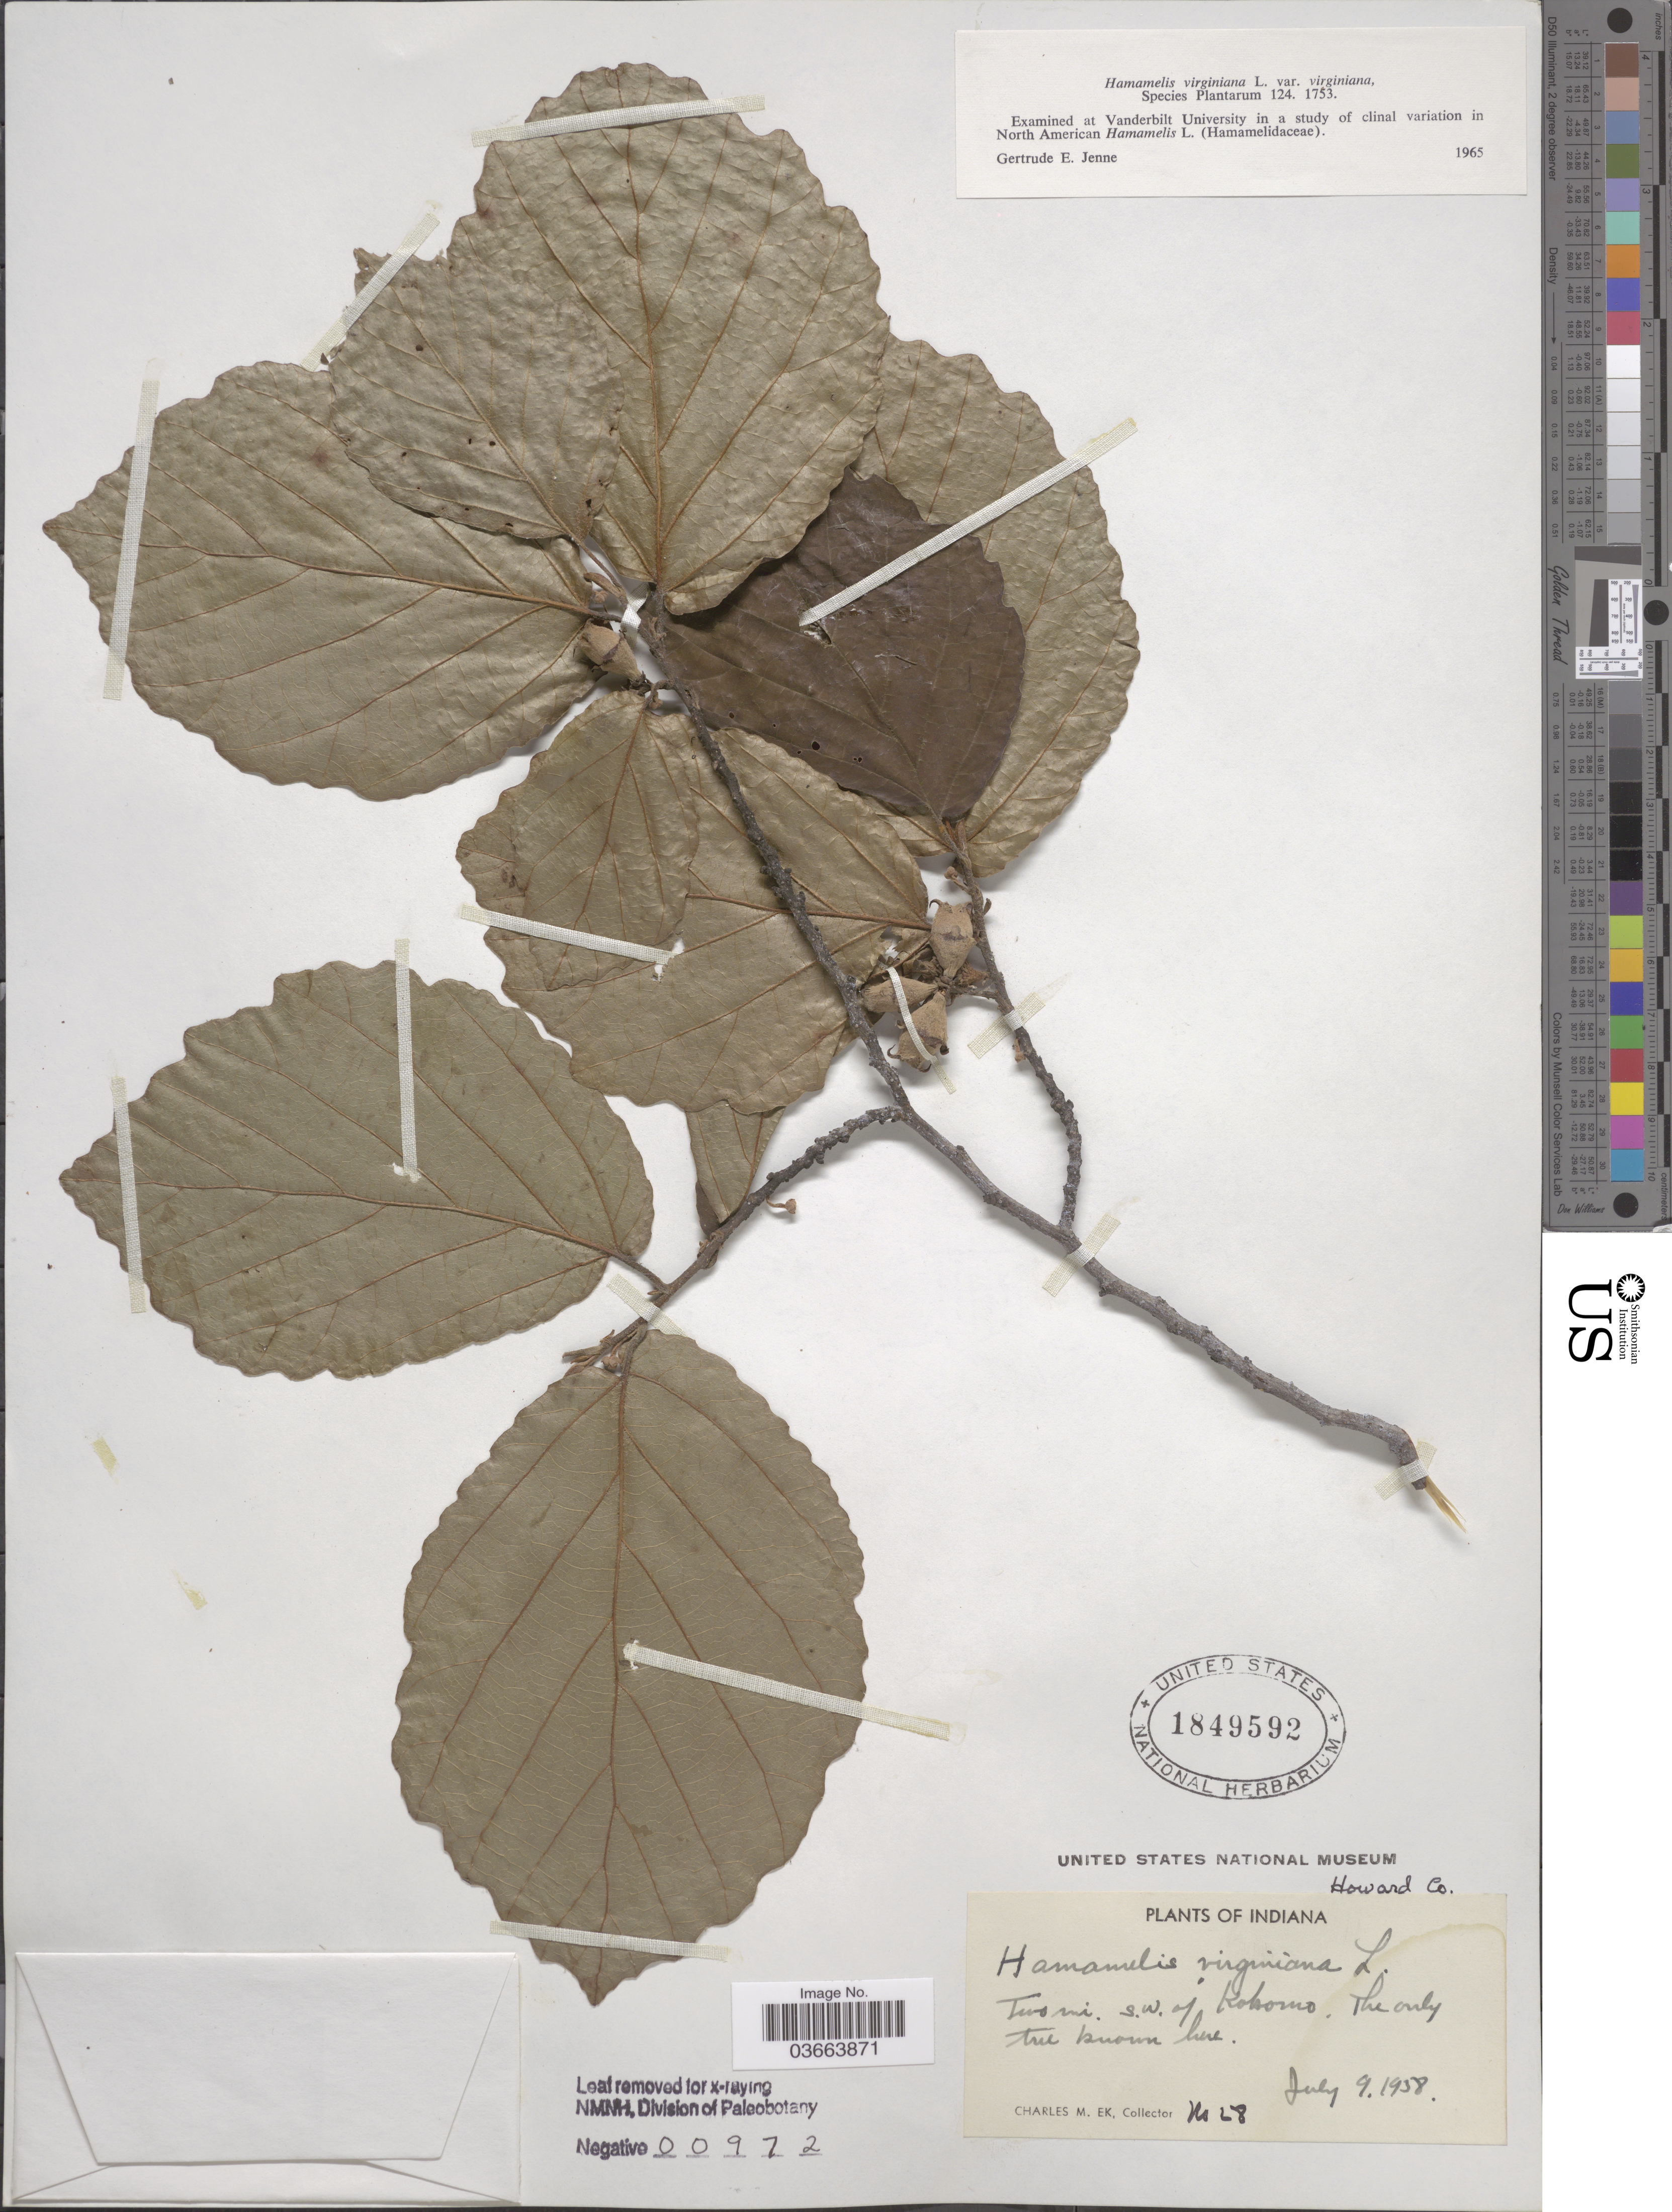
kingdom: Plantae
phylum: Tracheophyta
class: Magnoliopsida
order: Saxifragales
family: Hamamelidaceae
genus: Hamamelis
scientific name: Hamamelis virginiana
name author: L.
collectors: C. Ek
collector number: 28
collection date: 1958-07-09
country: United States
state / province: Indiana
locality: Two mi. s.w. of Kokomo. Howard Co.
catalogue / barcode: US 1849592